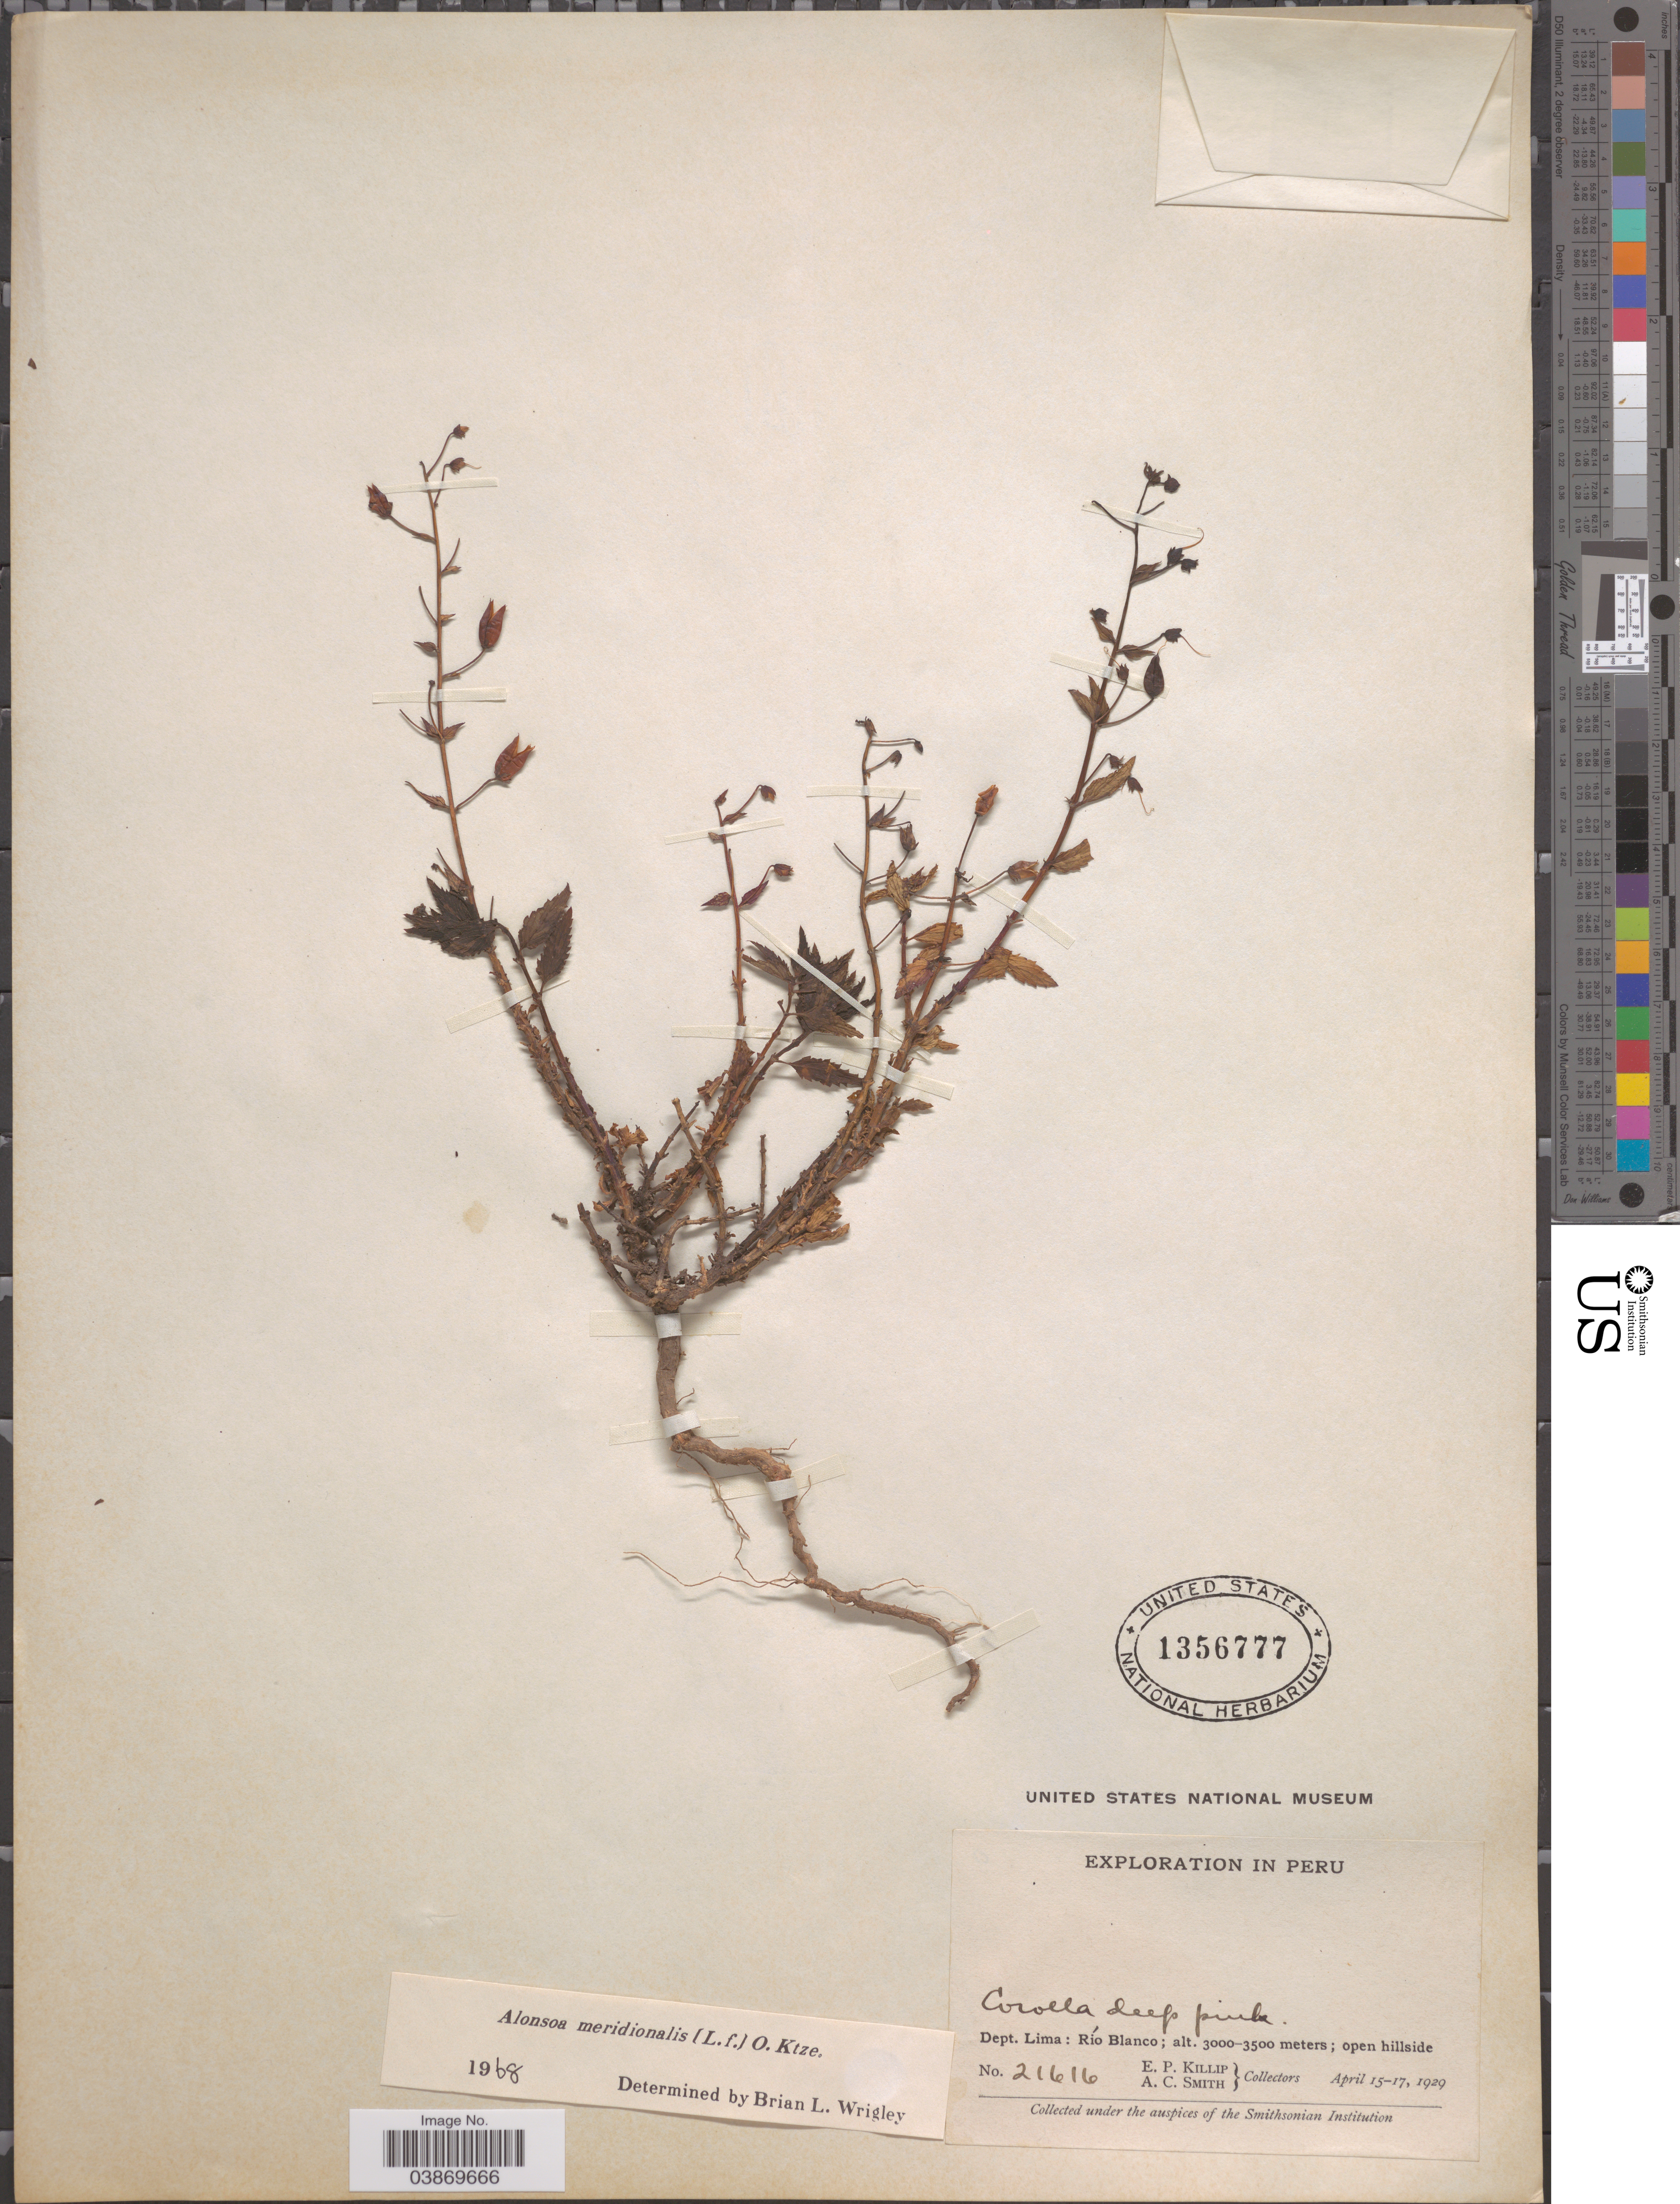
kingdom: Plantae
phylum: Tracheophyta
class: Magnoliopsida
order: Lamiales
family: Scrophulariaceae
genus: Alonsoa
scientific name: Alonsoa meridionalis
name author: (L. f.) Kuntze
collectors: E. P. Killip & A. C. Smith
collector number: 21616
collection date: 1929-04-15/1929-04-17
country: Peru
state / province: Lima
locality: Dept. Lima: Río Blanco; open hillside.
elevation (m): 3000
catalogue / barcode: US 1356777